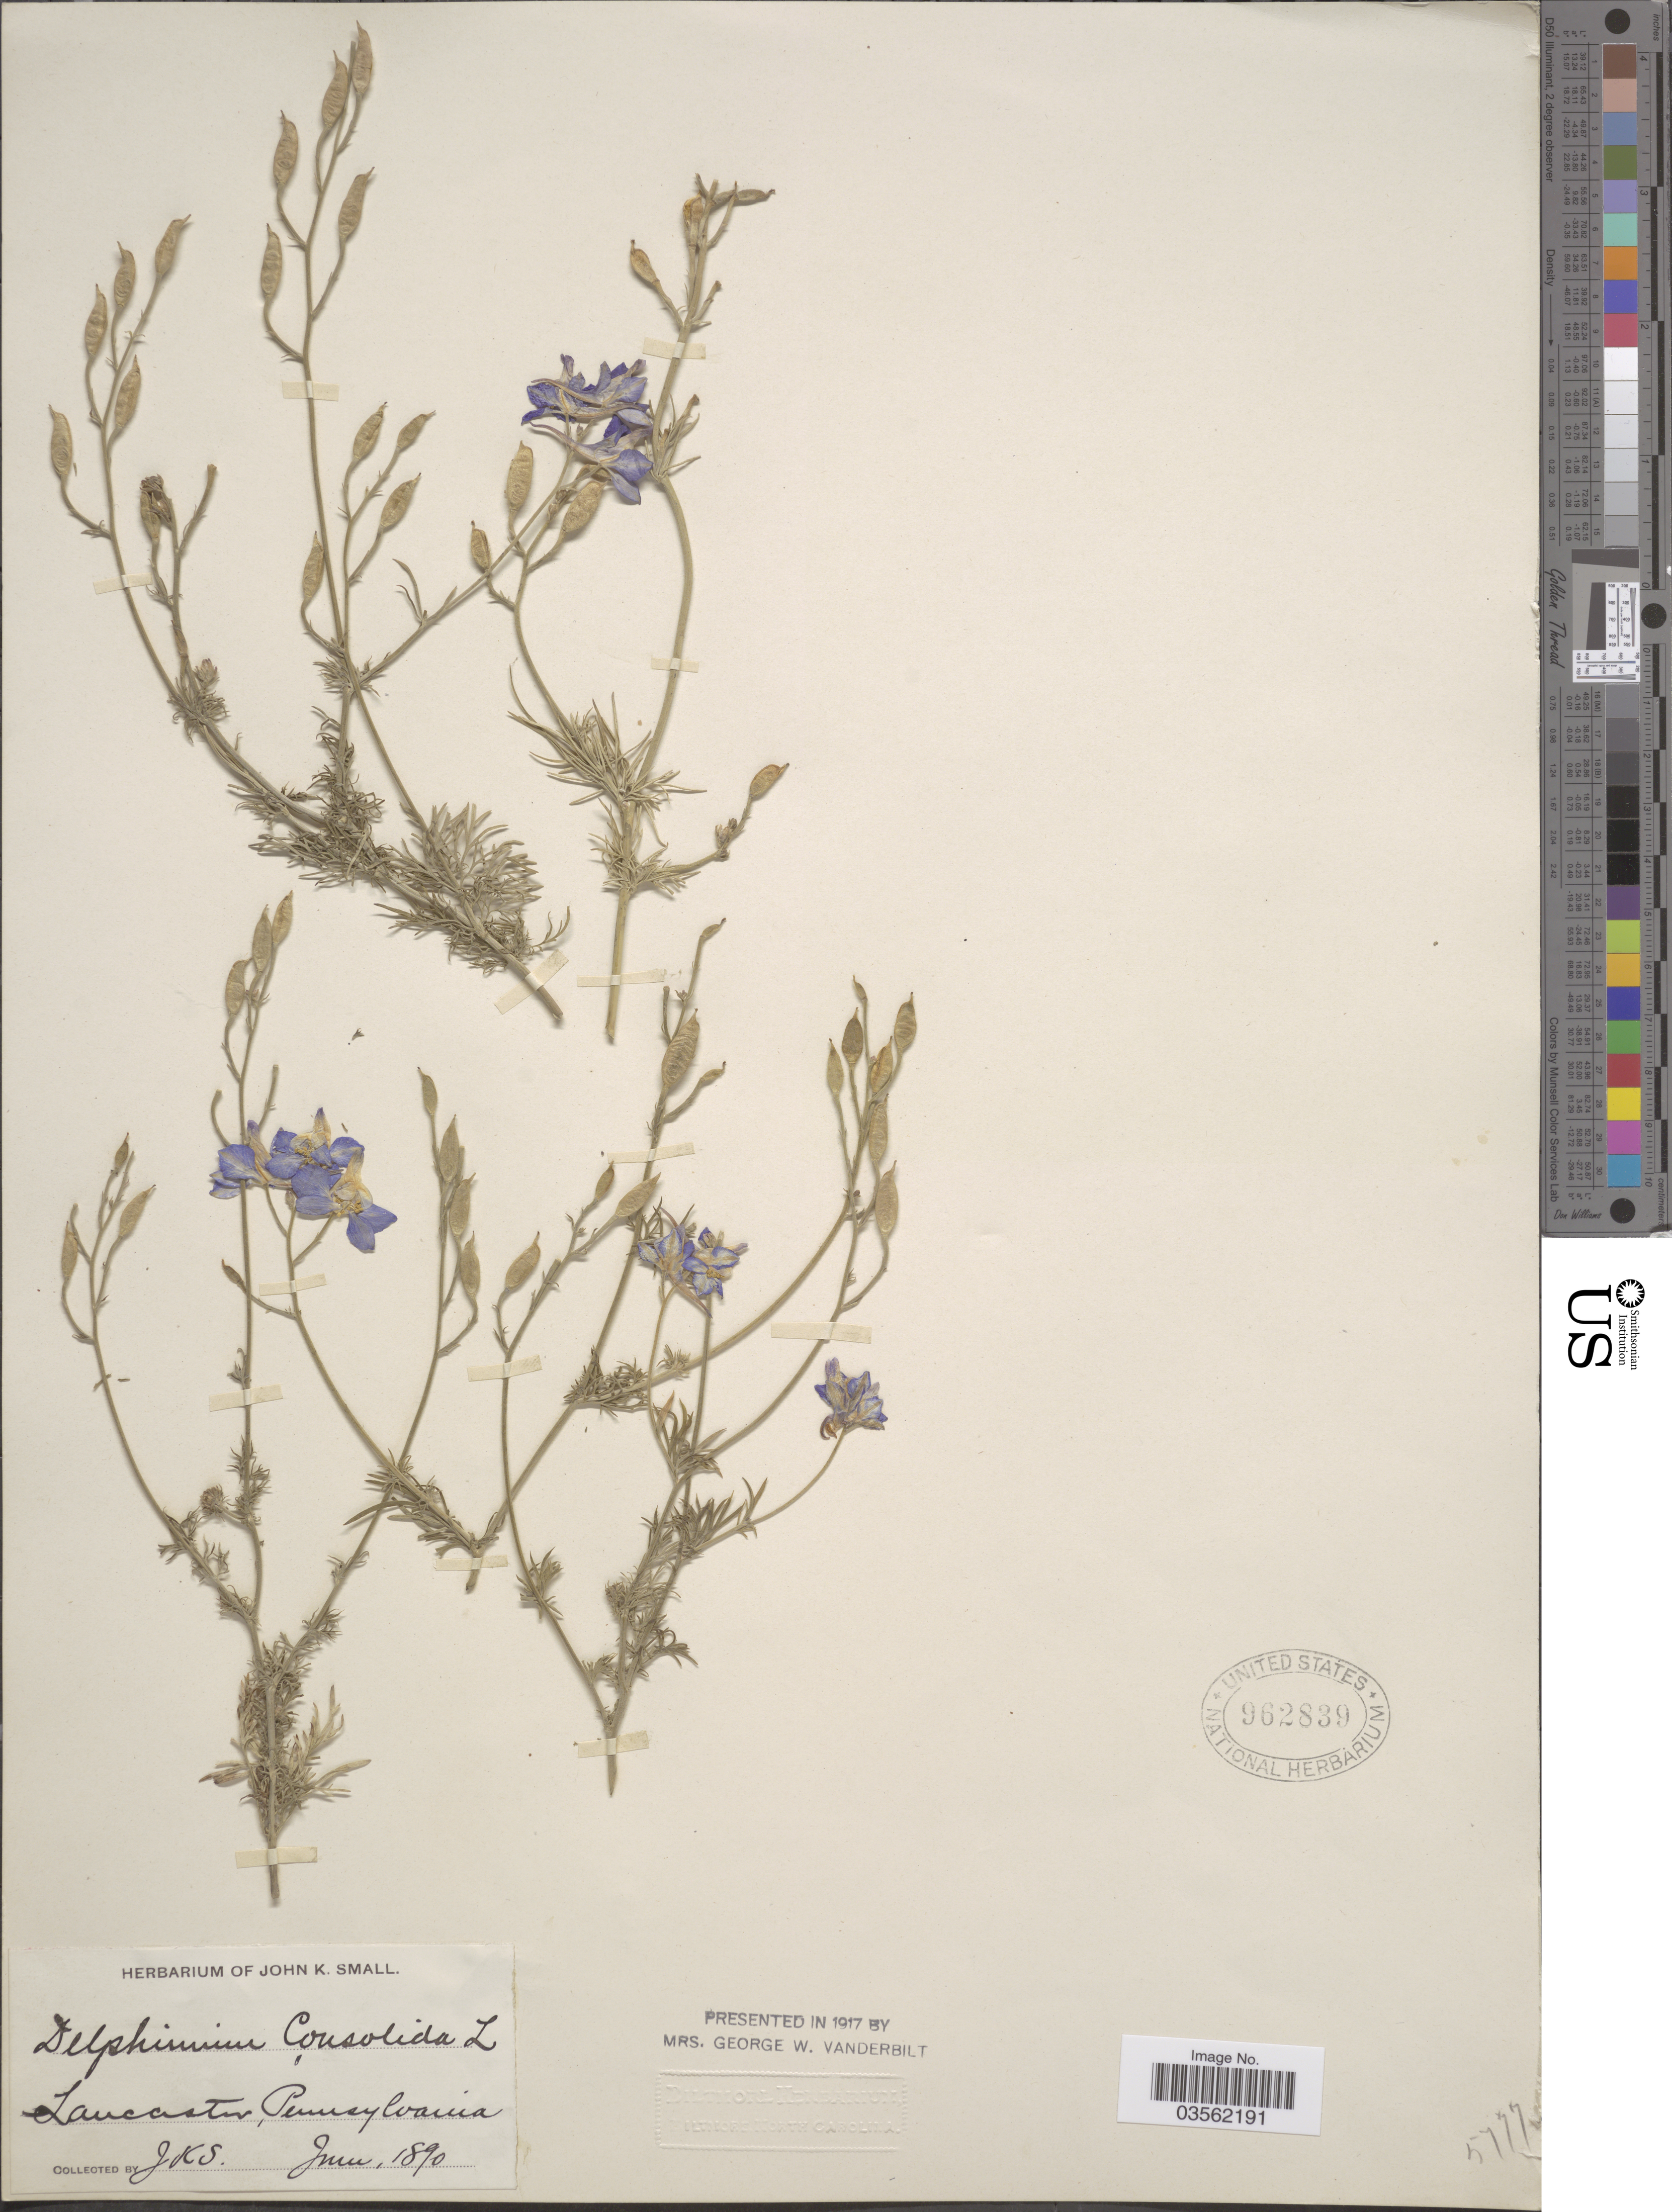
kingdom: Plantae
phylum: Tracheophyta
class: Magnoliopsida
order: Ranunculales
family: Ranunculaceae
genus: Delphinium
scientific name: Delphinium ajacis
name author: L.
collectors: J. K. Small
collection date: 1890-06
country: United States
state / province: Pennsylvania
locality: Lancaster.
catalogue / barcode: US 962839